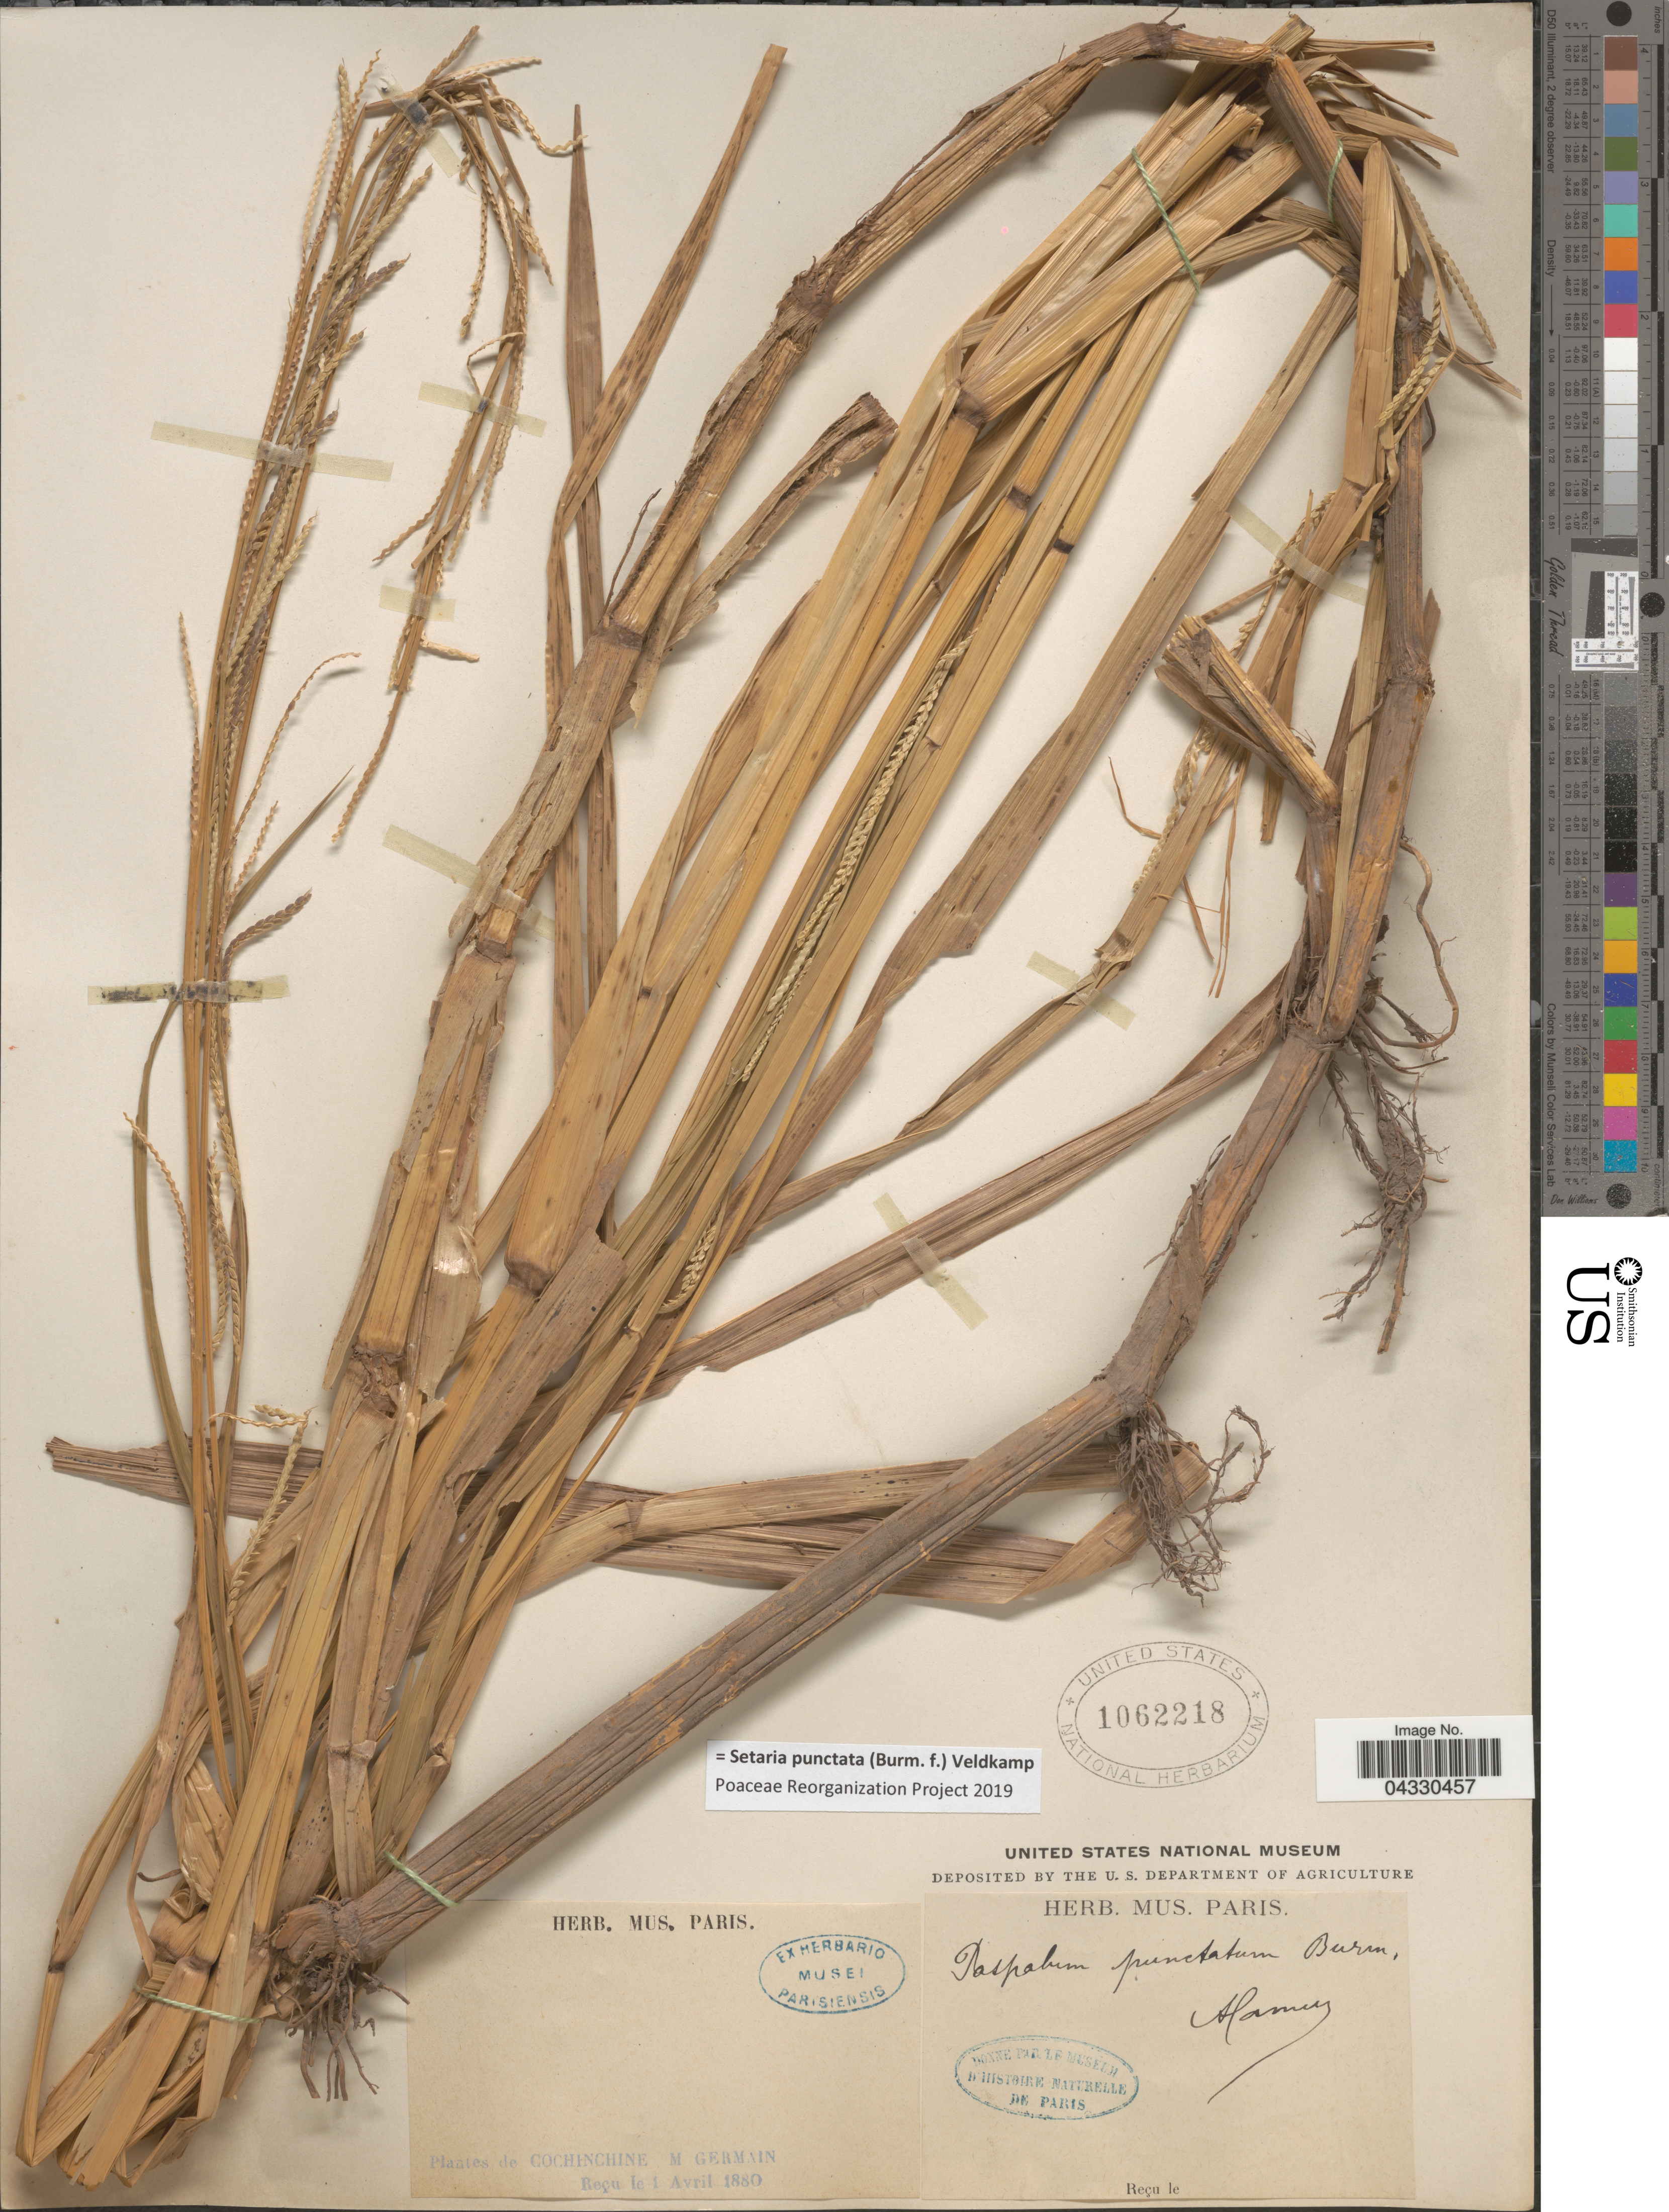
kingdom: Plantae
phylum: Tracheophyta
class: Liliopsida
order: Poales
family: Poaceae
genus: Setaria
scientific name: Setaria punctata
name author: (Burm. f.) Veldkamp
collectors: M. Germain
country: Vietnam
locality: Cochinchine.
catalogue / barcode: US 1062218